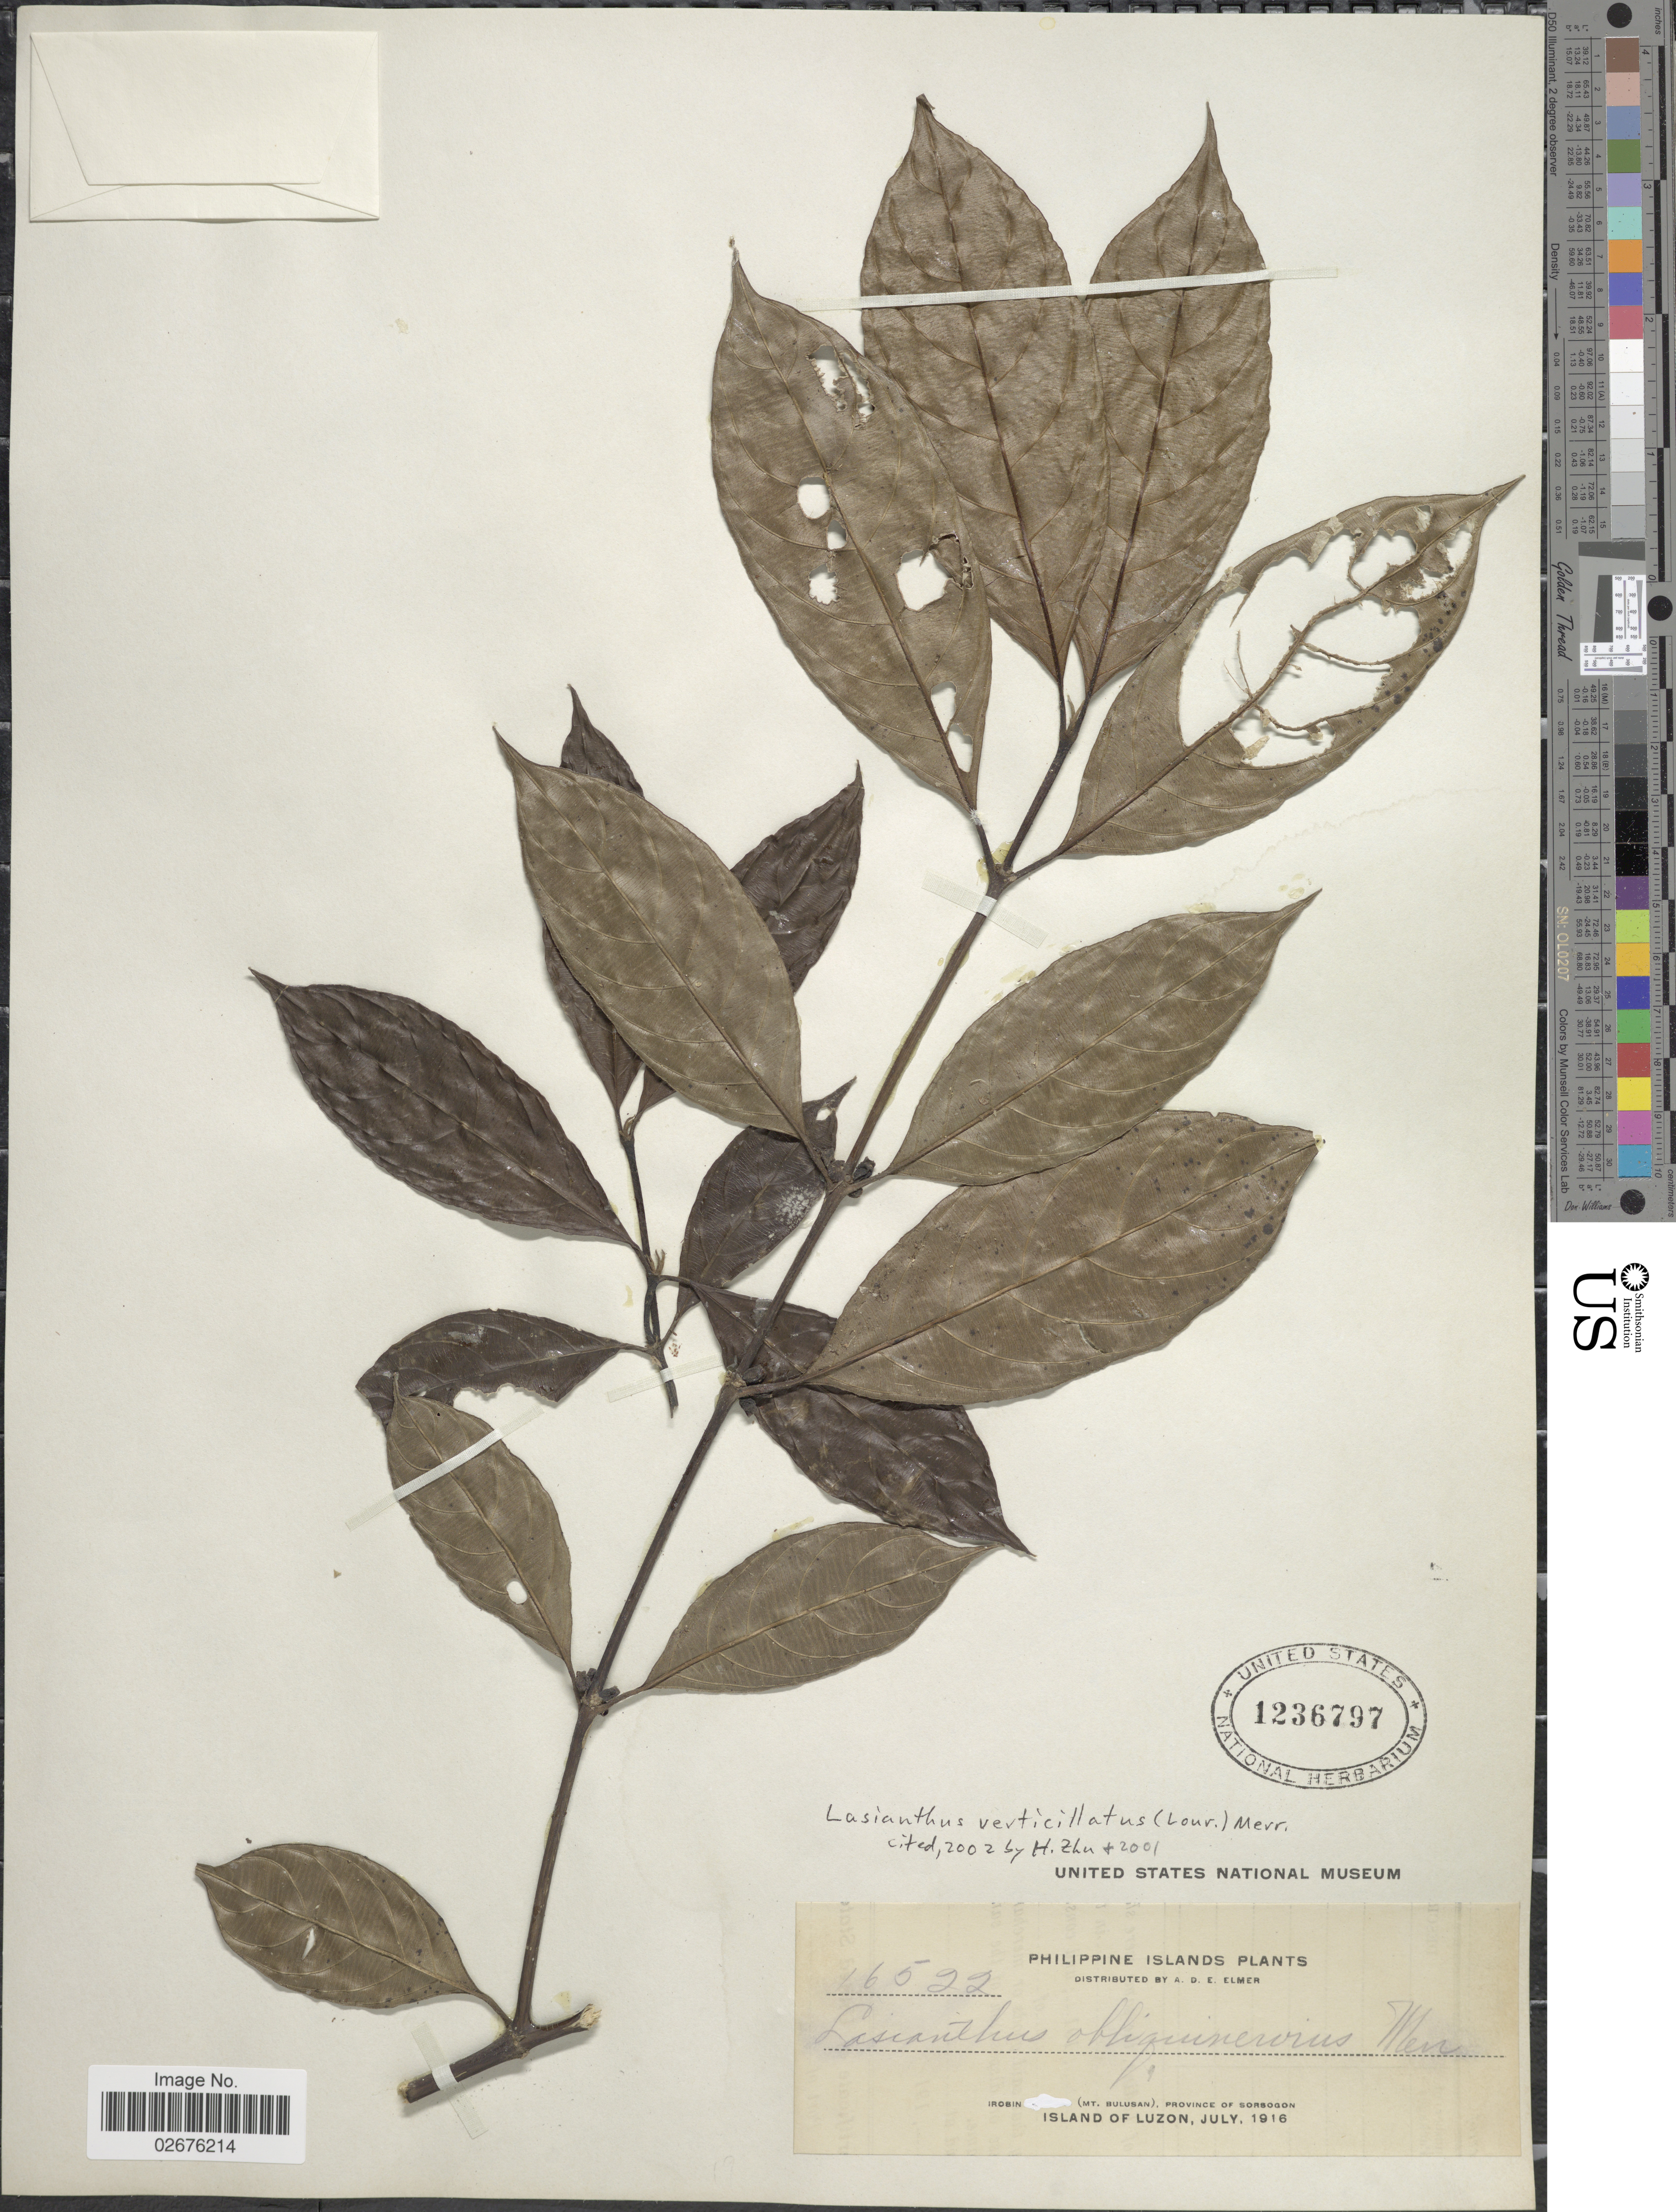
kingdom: Plantae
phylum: Tracheophyta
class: Magnoliopsida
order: Gentianales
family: Rubiaceae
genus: Lasianthus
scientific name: Lasianthus verticillatus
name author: (Lour.) Merr.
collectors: A. D. E. Elmer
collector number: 16522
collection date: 1916-07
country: Philippines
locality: Philippine Islands. Irosin (Mt. Bulusan), Province of Sorsogon, Island of Luzon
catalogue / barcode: US 1236797